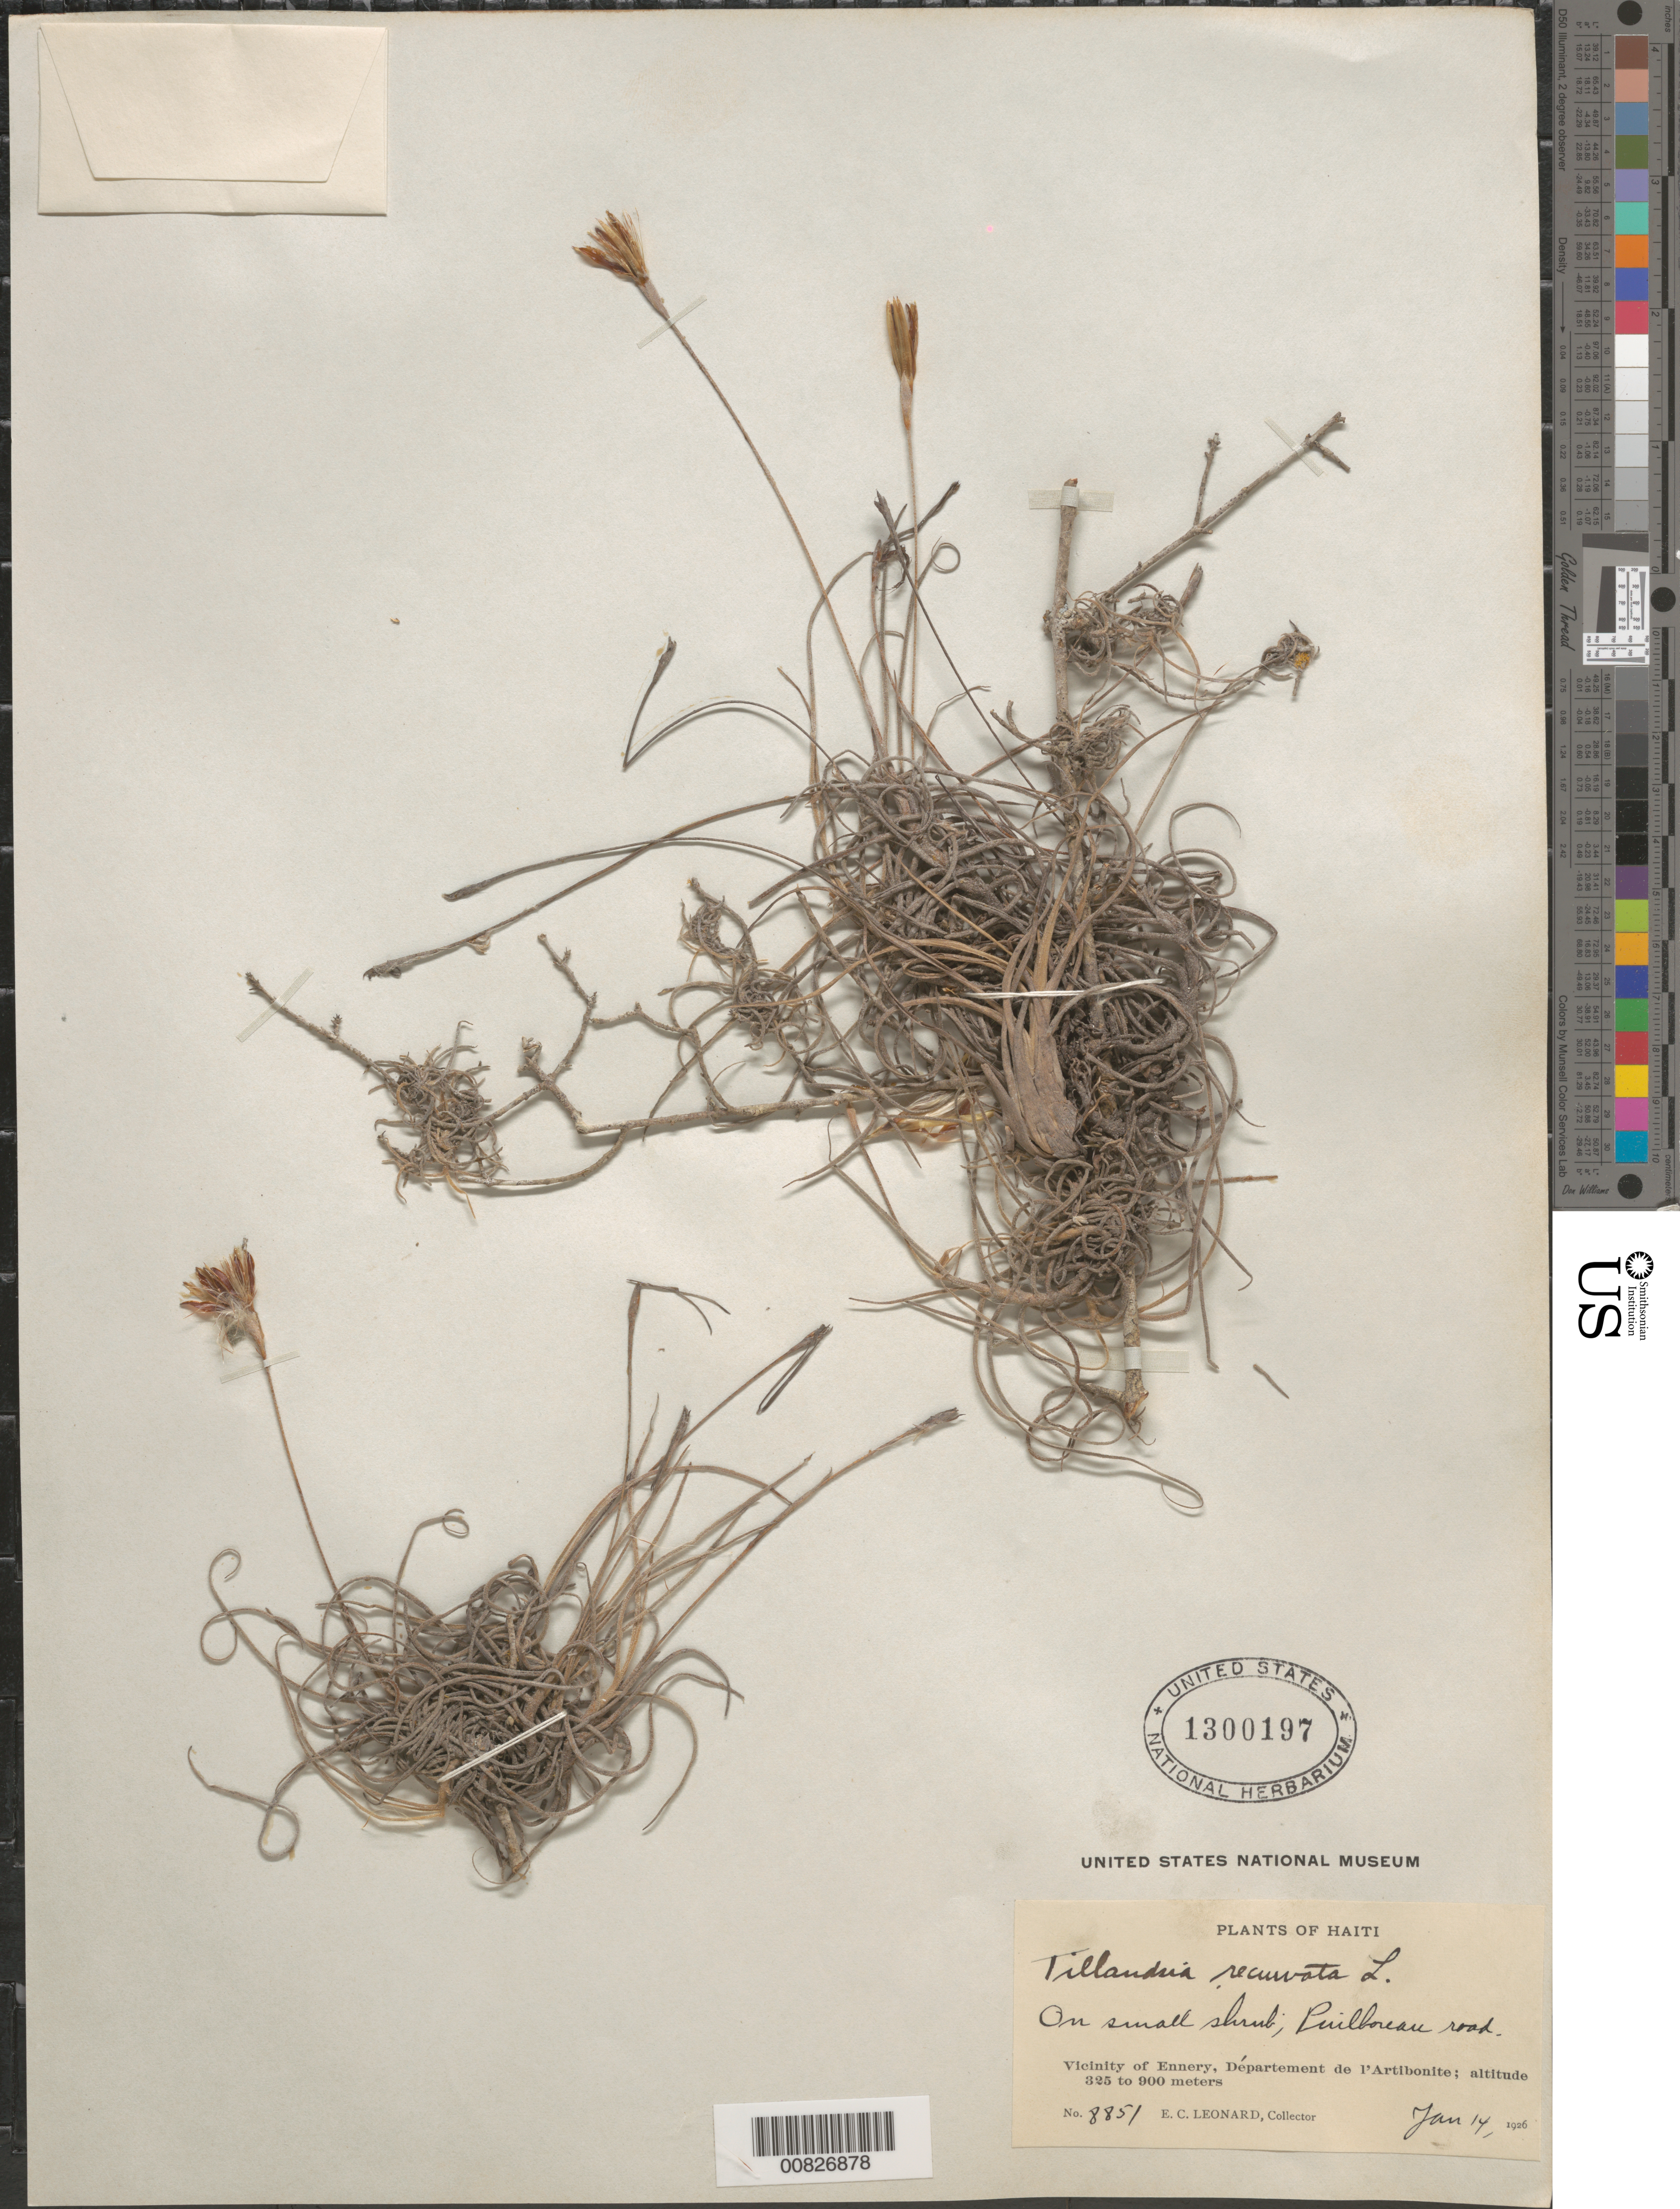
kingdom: Plantae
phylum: Tracheophyta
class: Liliopsida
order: Poales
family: Bromeliaceae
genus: Tillandsia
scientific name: Tillandsia recurvata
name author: L.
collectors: E. C. Leonard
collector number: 8851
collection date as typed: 14 Jan 1926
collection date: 1926-01-14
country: Haiti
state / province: Artibonite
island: Hispaniola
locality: Vicinity of Ennery, Département de l'Artibonite. Puilboreau road.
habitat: On small shrub.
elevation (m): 325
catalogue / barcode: US 1300197